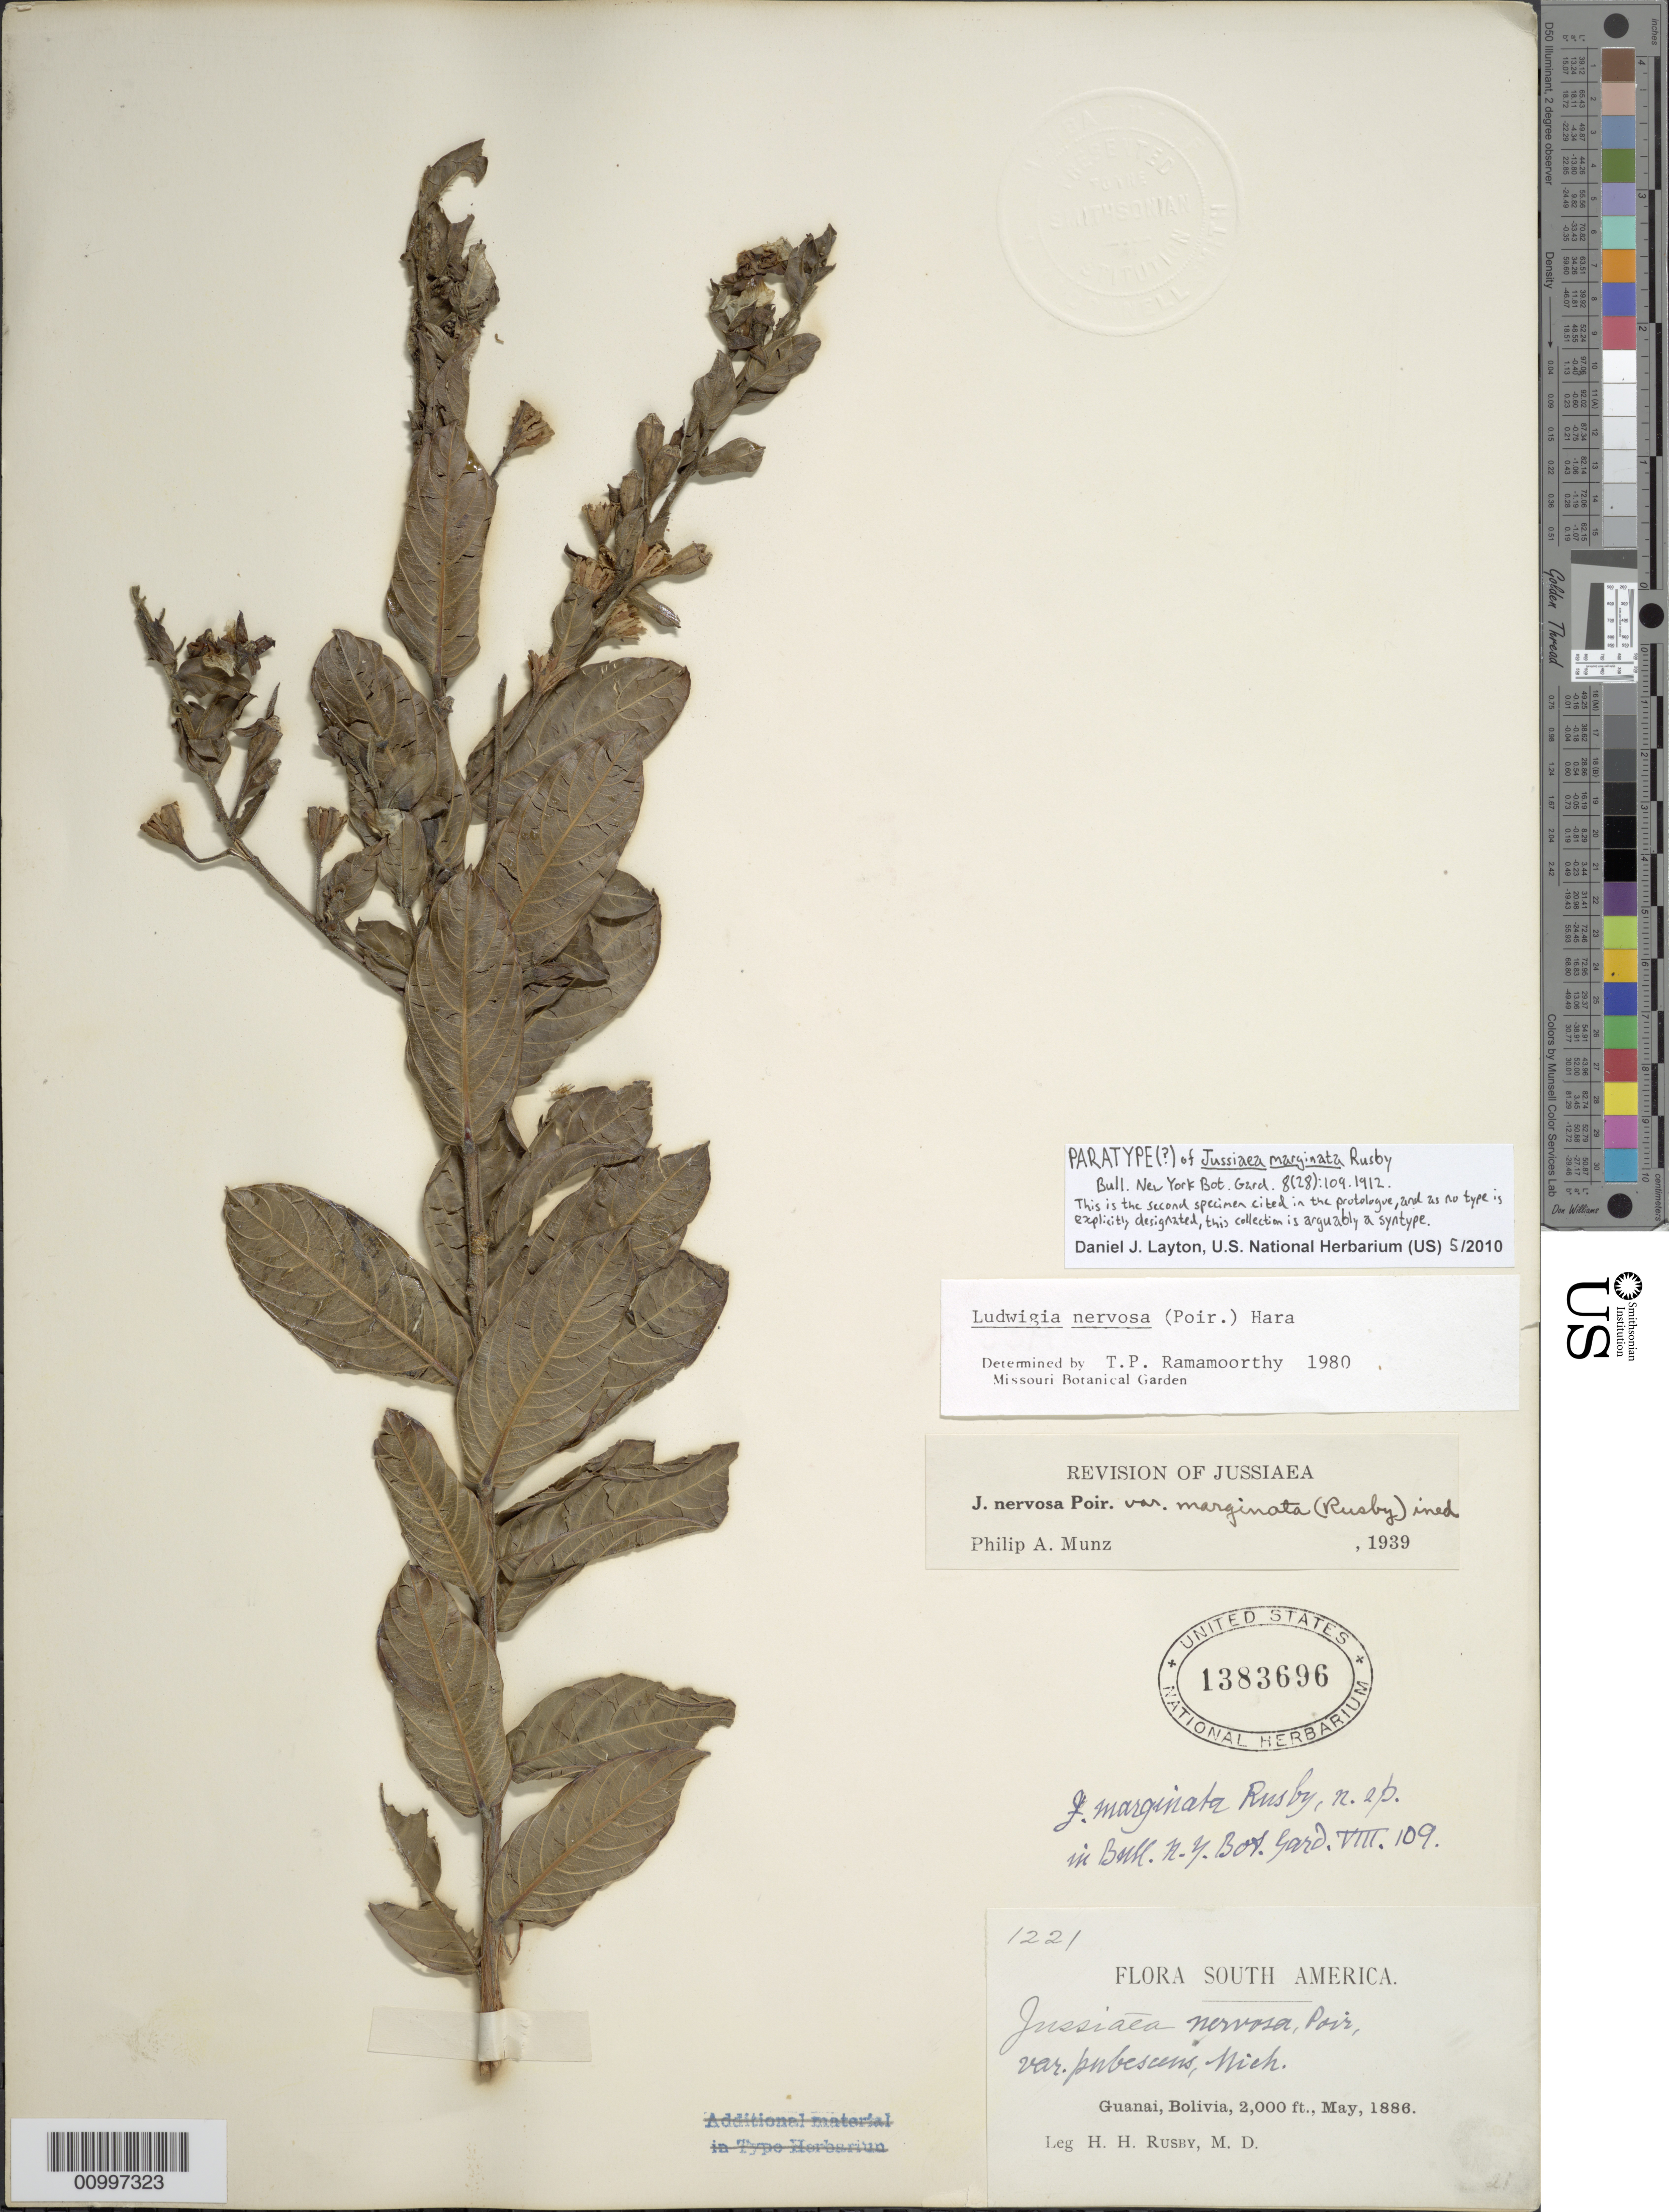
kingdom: Plantae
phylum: Tracheophyta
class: Magnoliopsida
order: Myrtales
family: Onagraceae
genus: Ludwigia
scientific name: Ludwigia nervosa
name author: (Poir.) H. Hara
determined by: Ramamoorthy, T. P.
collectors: H. H. Rusby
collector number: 1221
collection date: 1886-05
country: Bolivia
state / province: La Páz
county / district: Larecaja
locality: Guanay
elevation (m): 610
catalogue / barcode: US 1383696